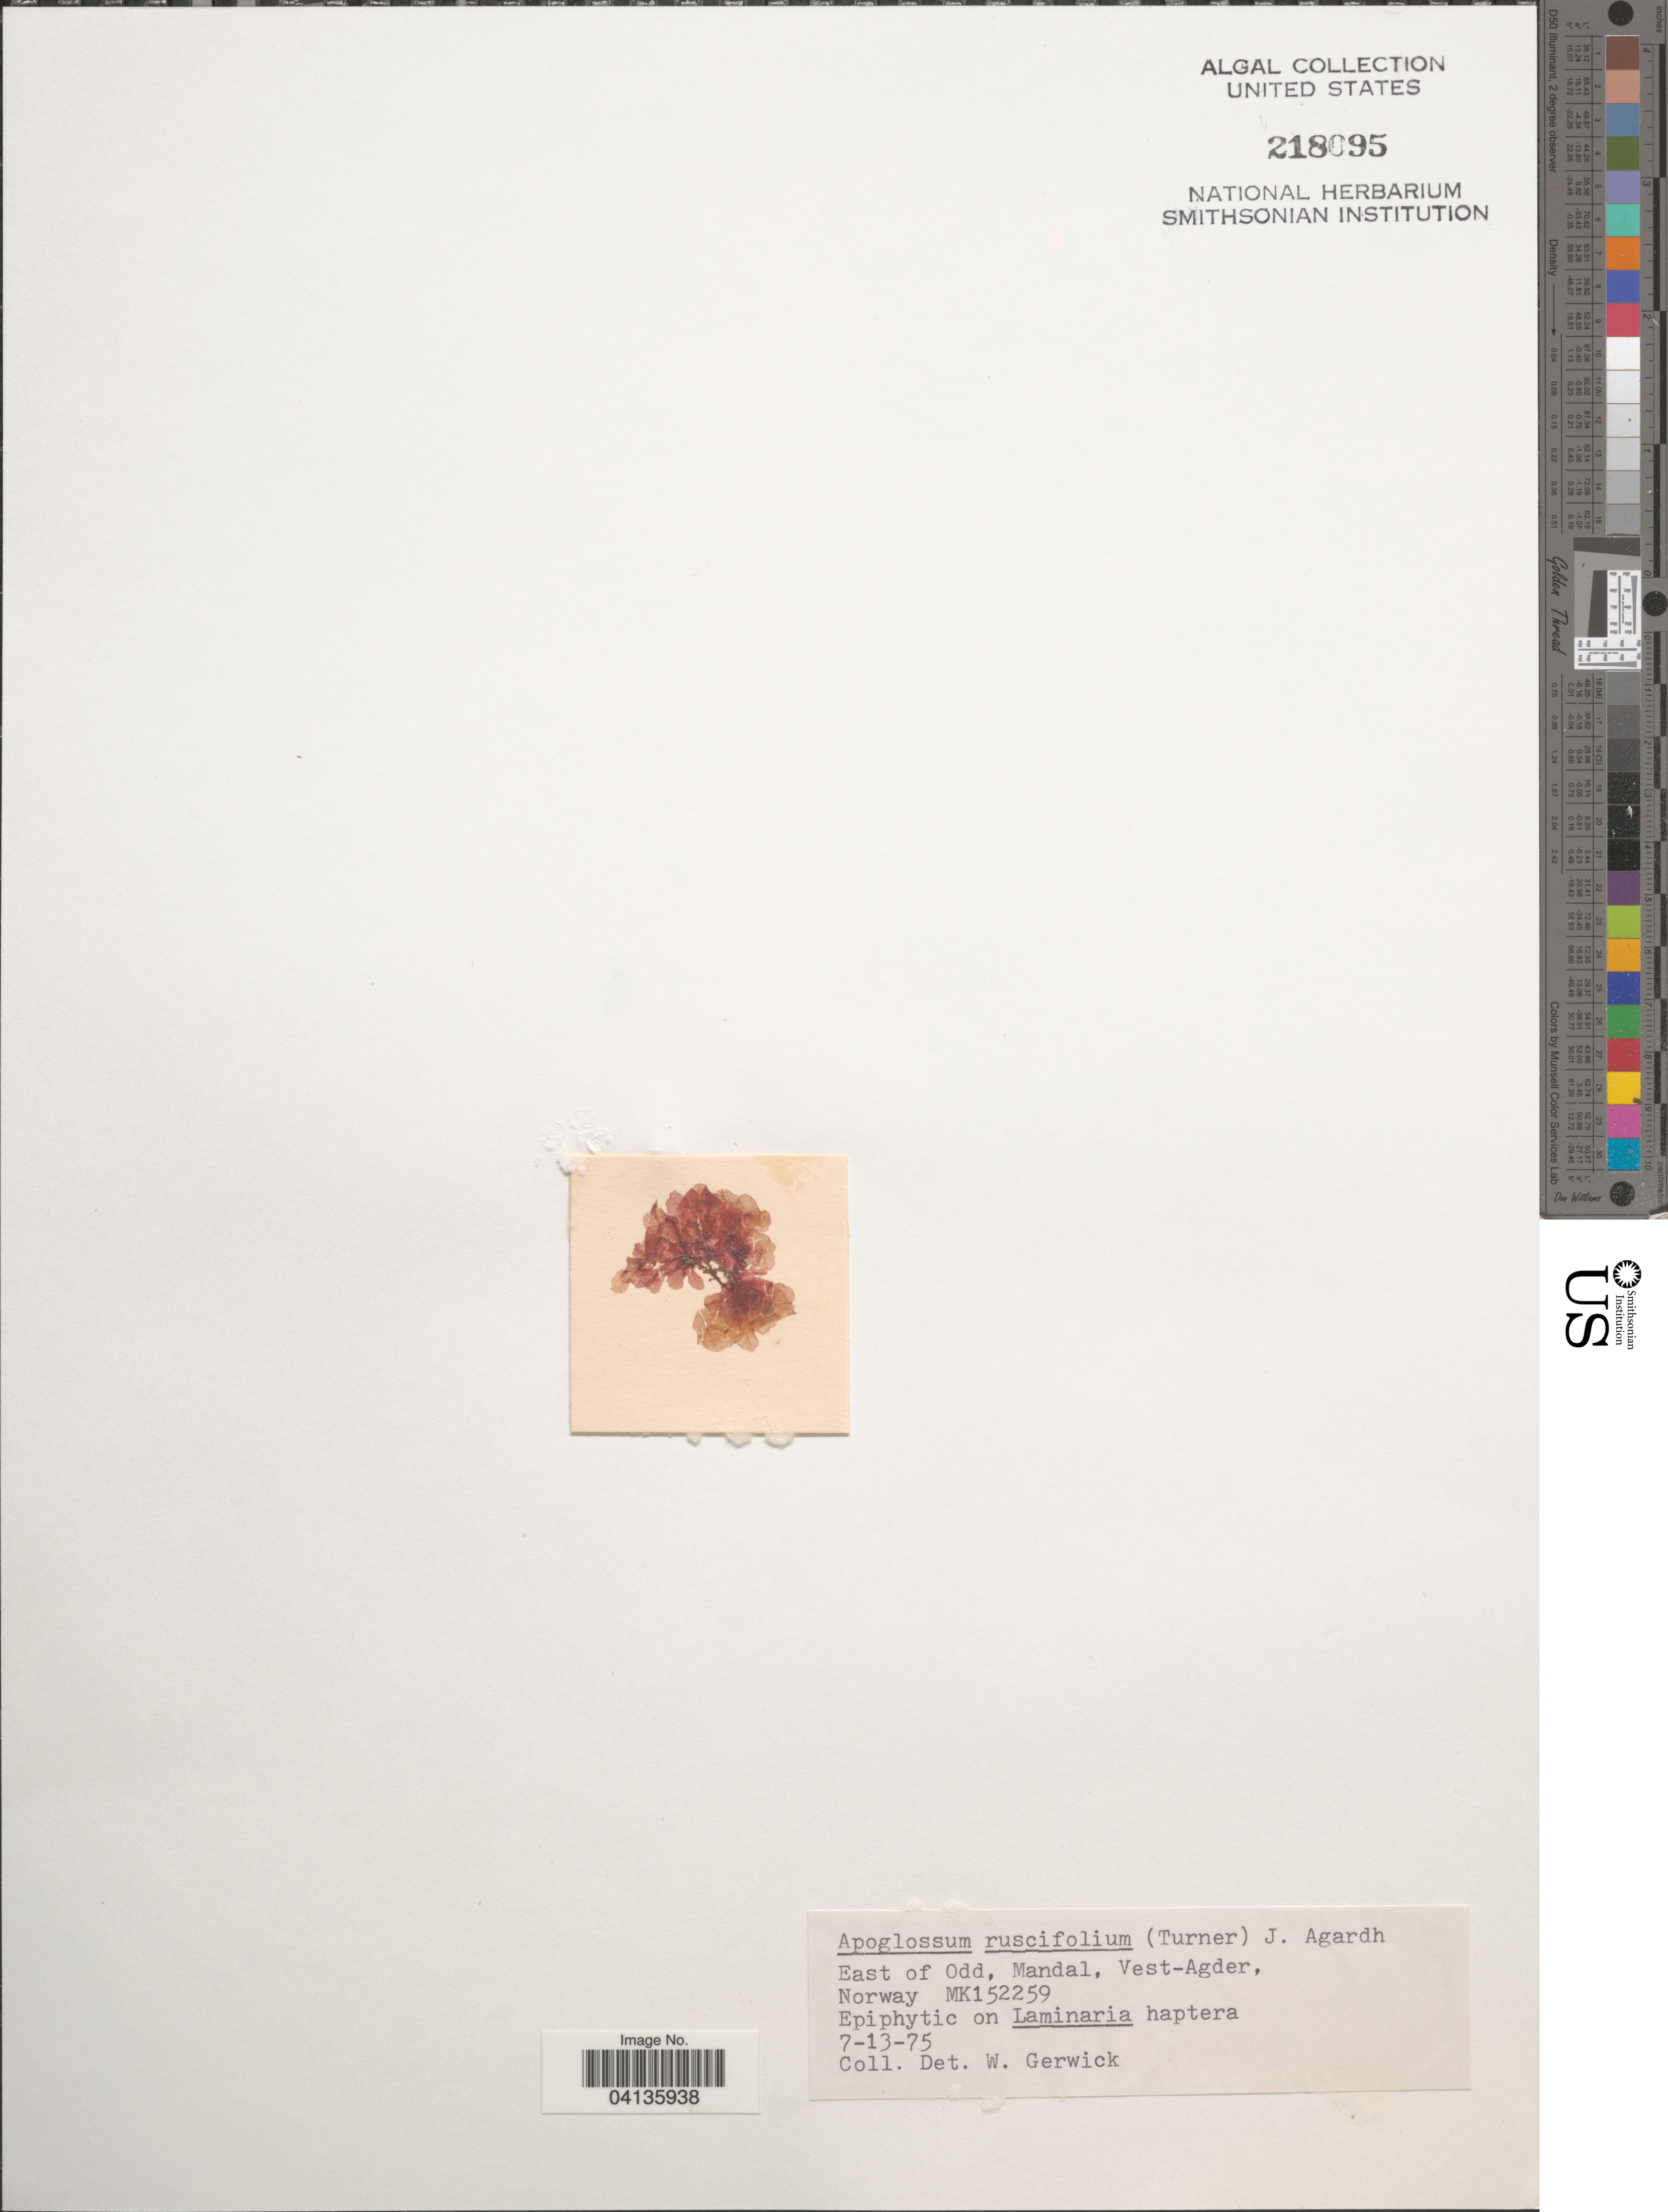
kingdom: Plantae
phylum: Rhodophyta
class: Florideophyceae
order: Ceramiales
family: Delesseriaceae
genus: Apoglossum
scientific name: Apoglossum ruscifolium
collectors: W. Gerwick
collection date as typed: Transcribed d/m/y: 13/7/75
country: Norway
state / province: Vest-Agder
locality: East of Odd, Mandal. MK152259.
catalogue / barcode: US 218095